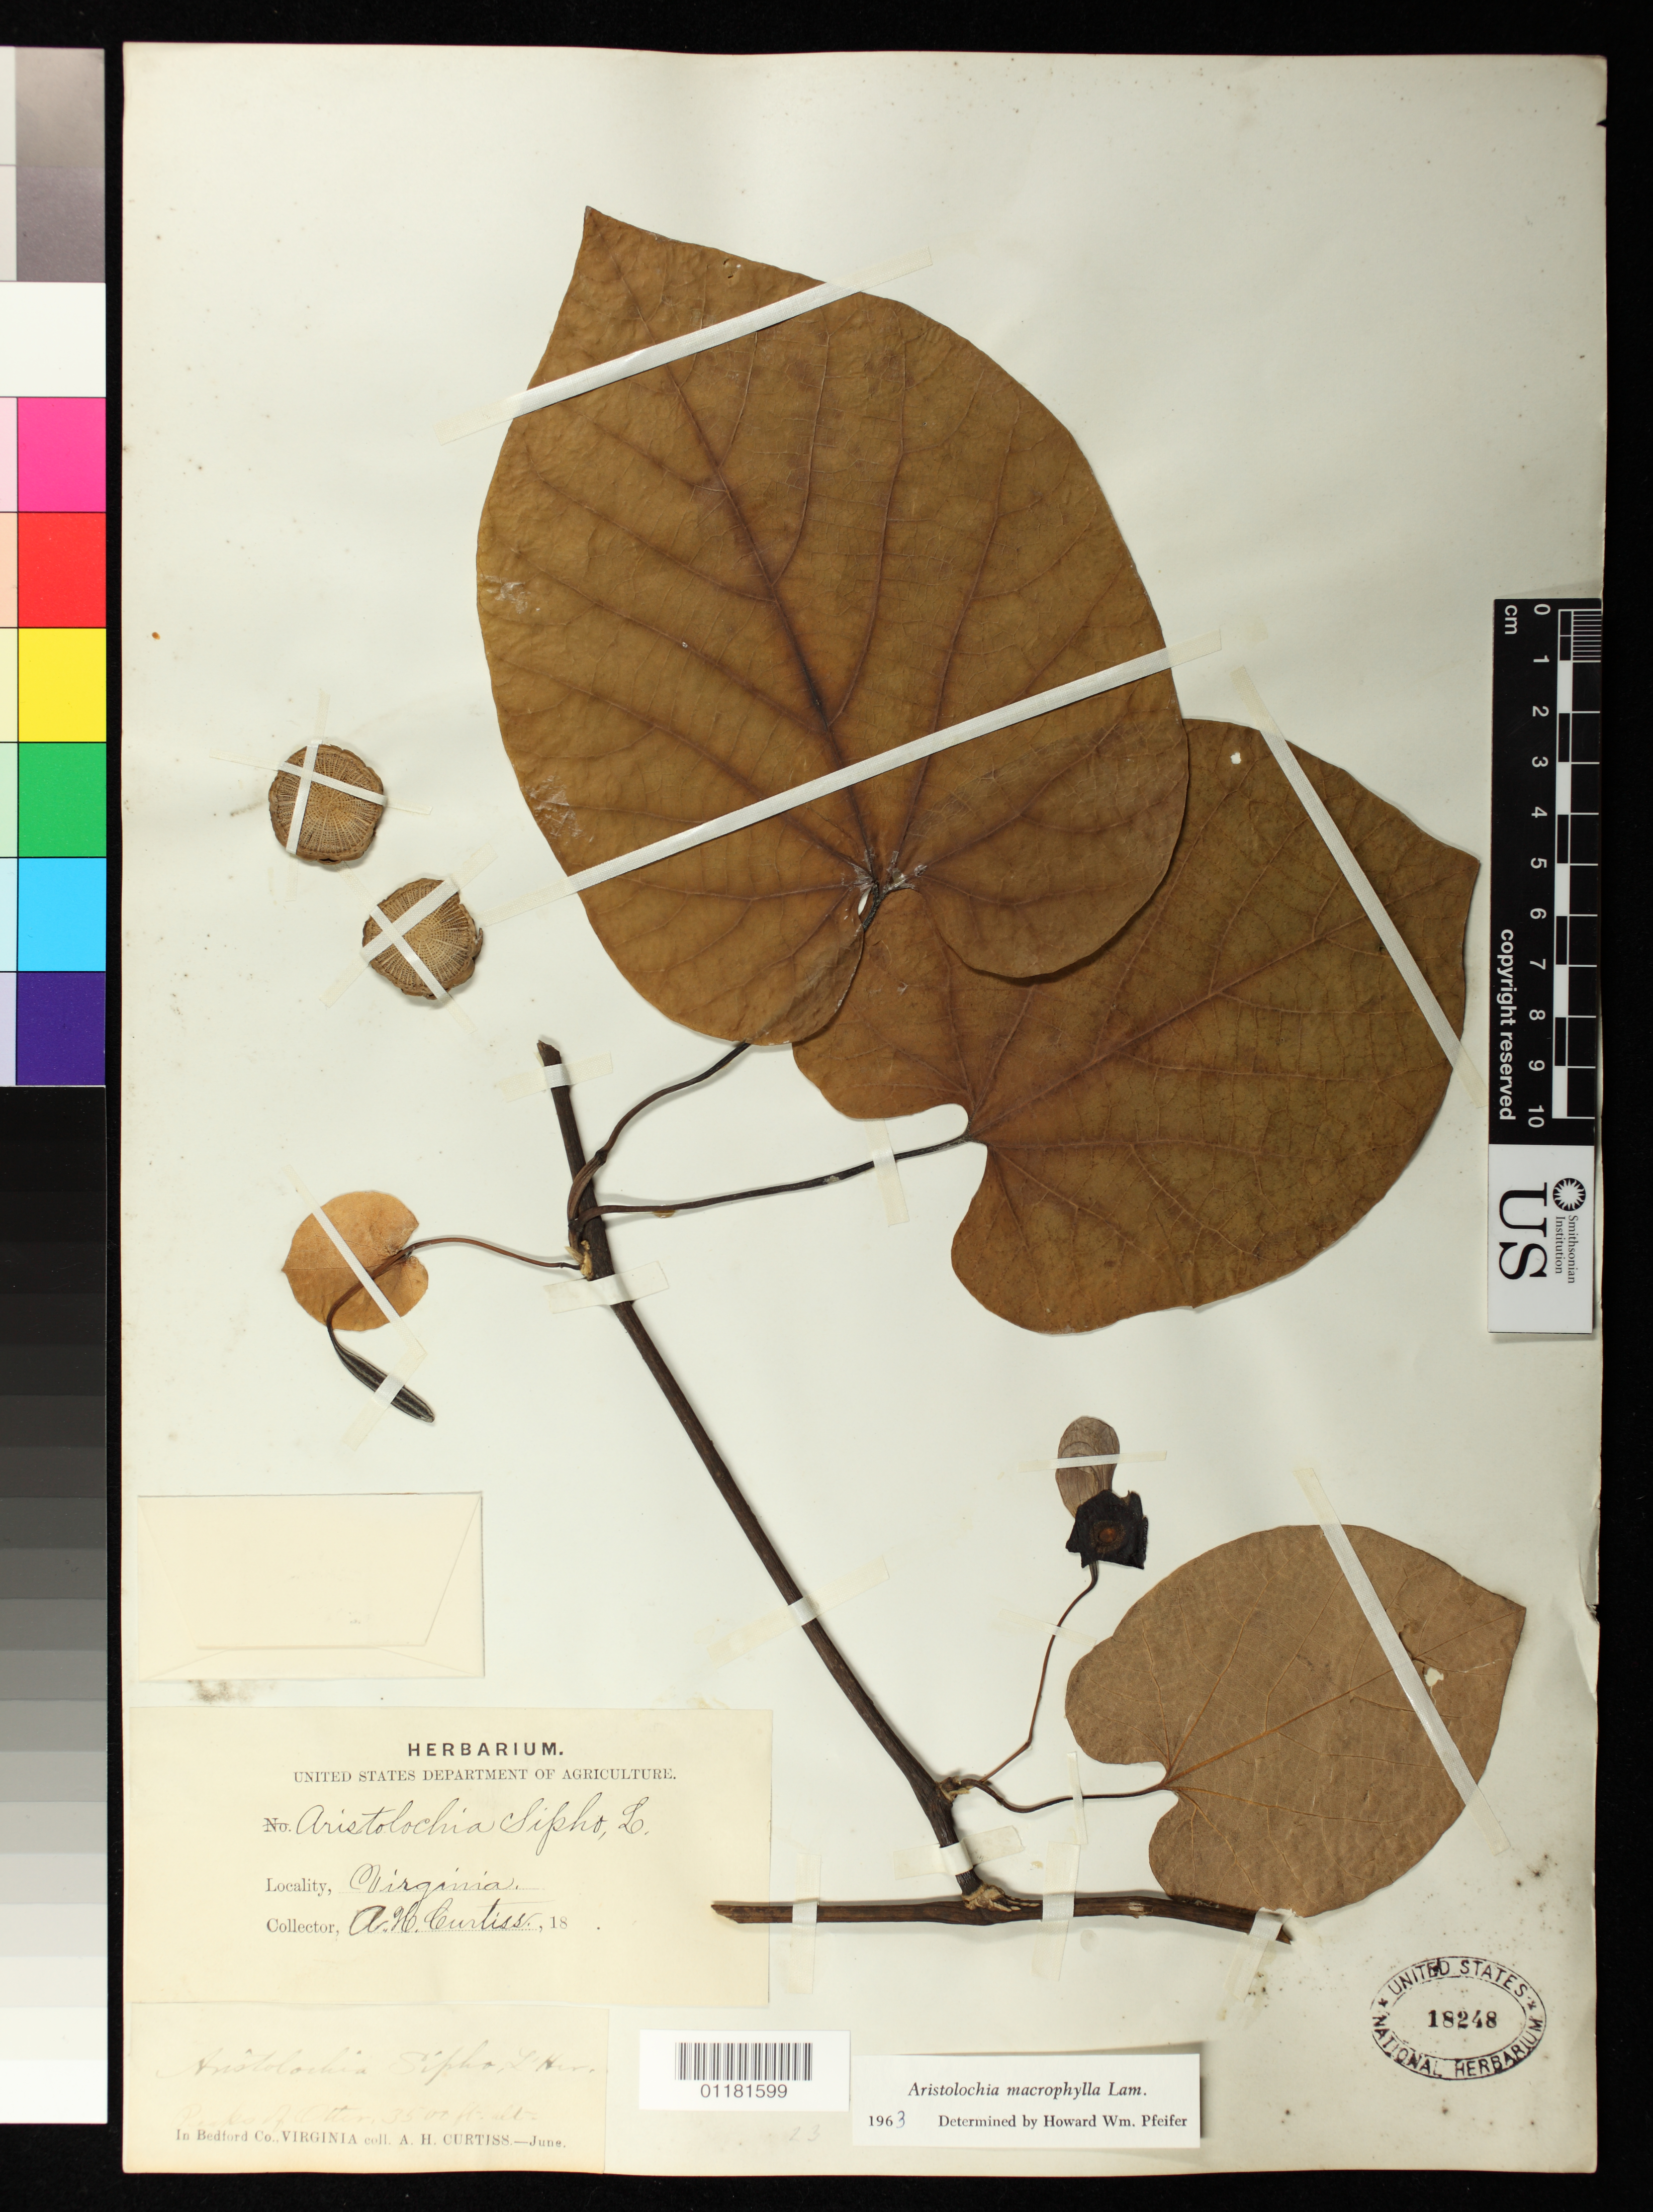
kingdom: Plantae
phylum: Tracheophyta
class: Magnoliopsida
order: Piperales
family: Aristolochiaceae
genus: Aristolochia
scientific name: Aristolochia macrophylla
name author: Lam.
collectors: A. H. Curtiss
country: United States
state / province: Virginia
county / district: Bedford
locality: Peaks of Otter, Bedford County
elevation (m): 1067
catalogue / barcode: US 18248